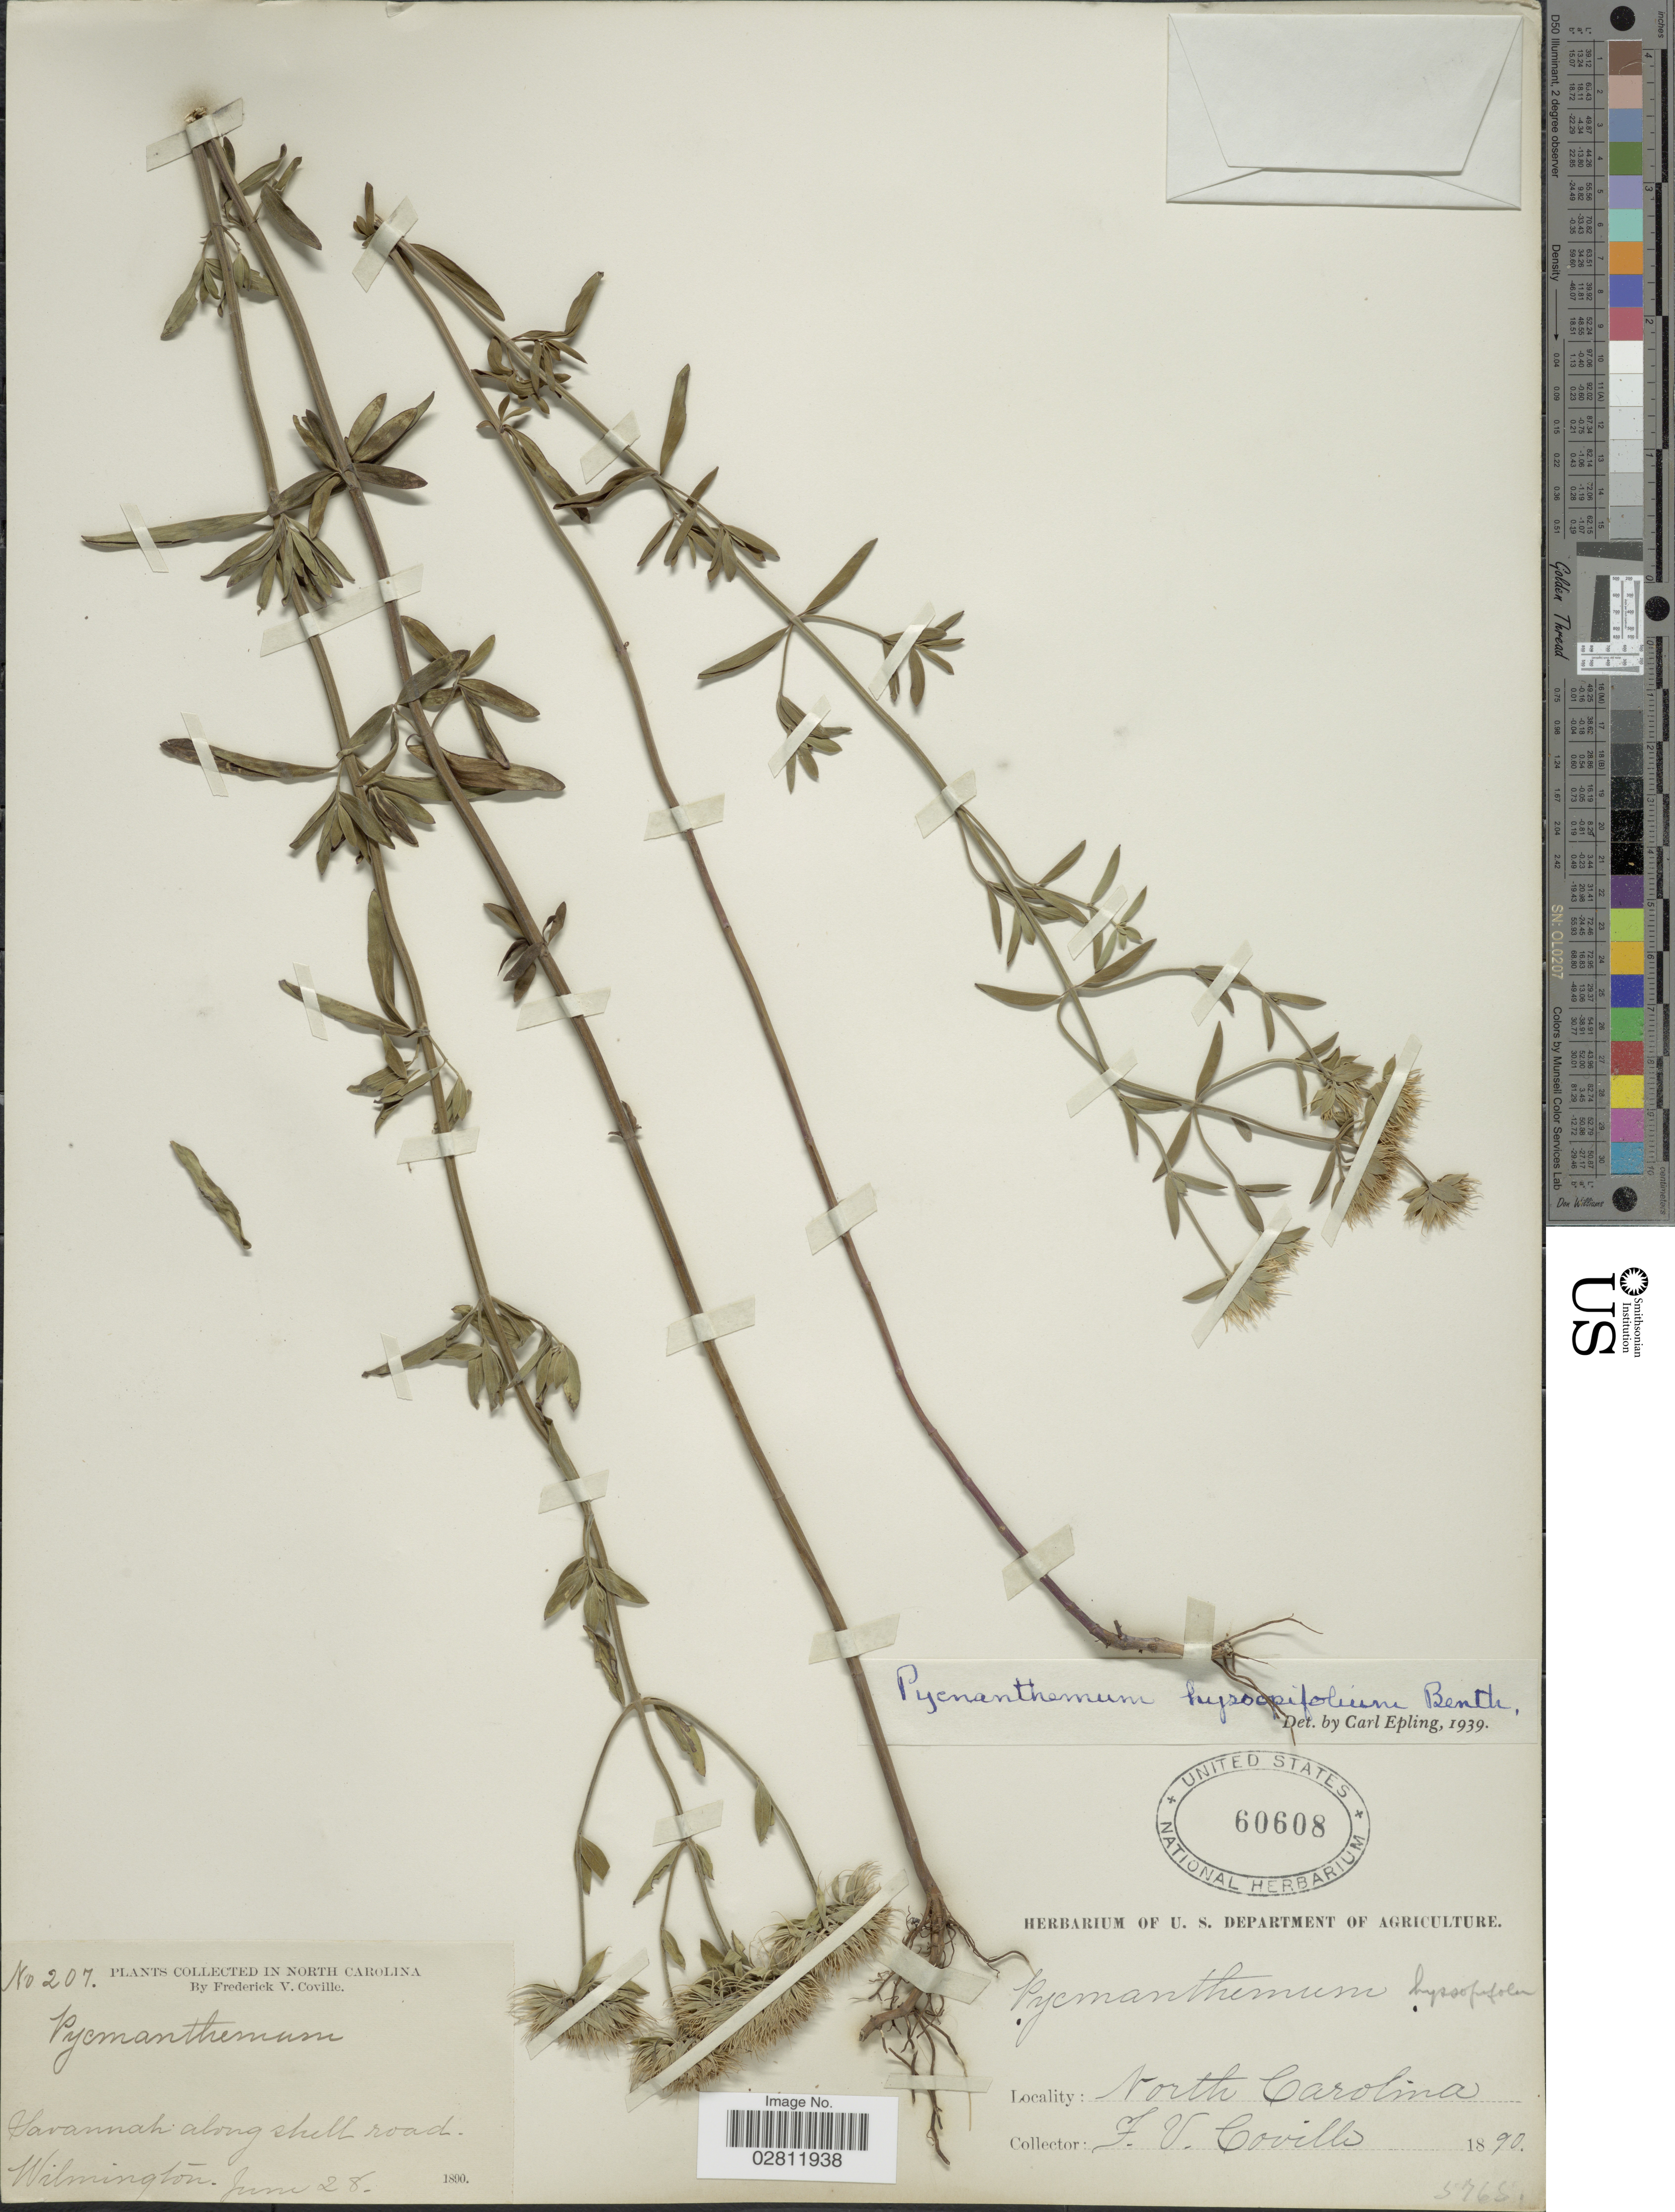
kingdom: Plantae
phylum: Tracheophyta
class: Magnoliopsida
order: Lamiales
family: Lamiaceae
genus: Pycnanthemum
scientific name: Pycnanthemum flexuosum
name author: (Walter) Britton, Stearns & Poggenb.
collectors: F. V. Coville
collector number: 207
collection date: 1890-06-28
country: United States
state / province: North Carolina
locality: Savannah along shell road. Wilmington.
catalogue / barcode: US 60608